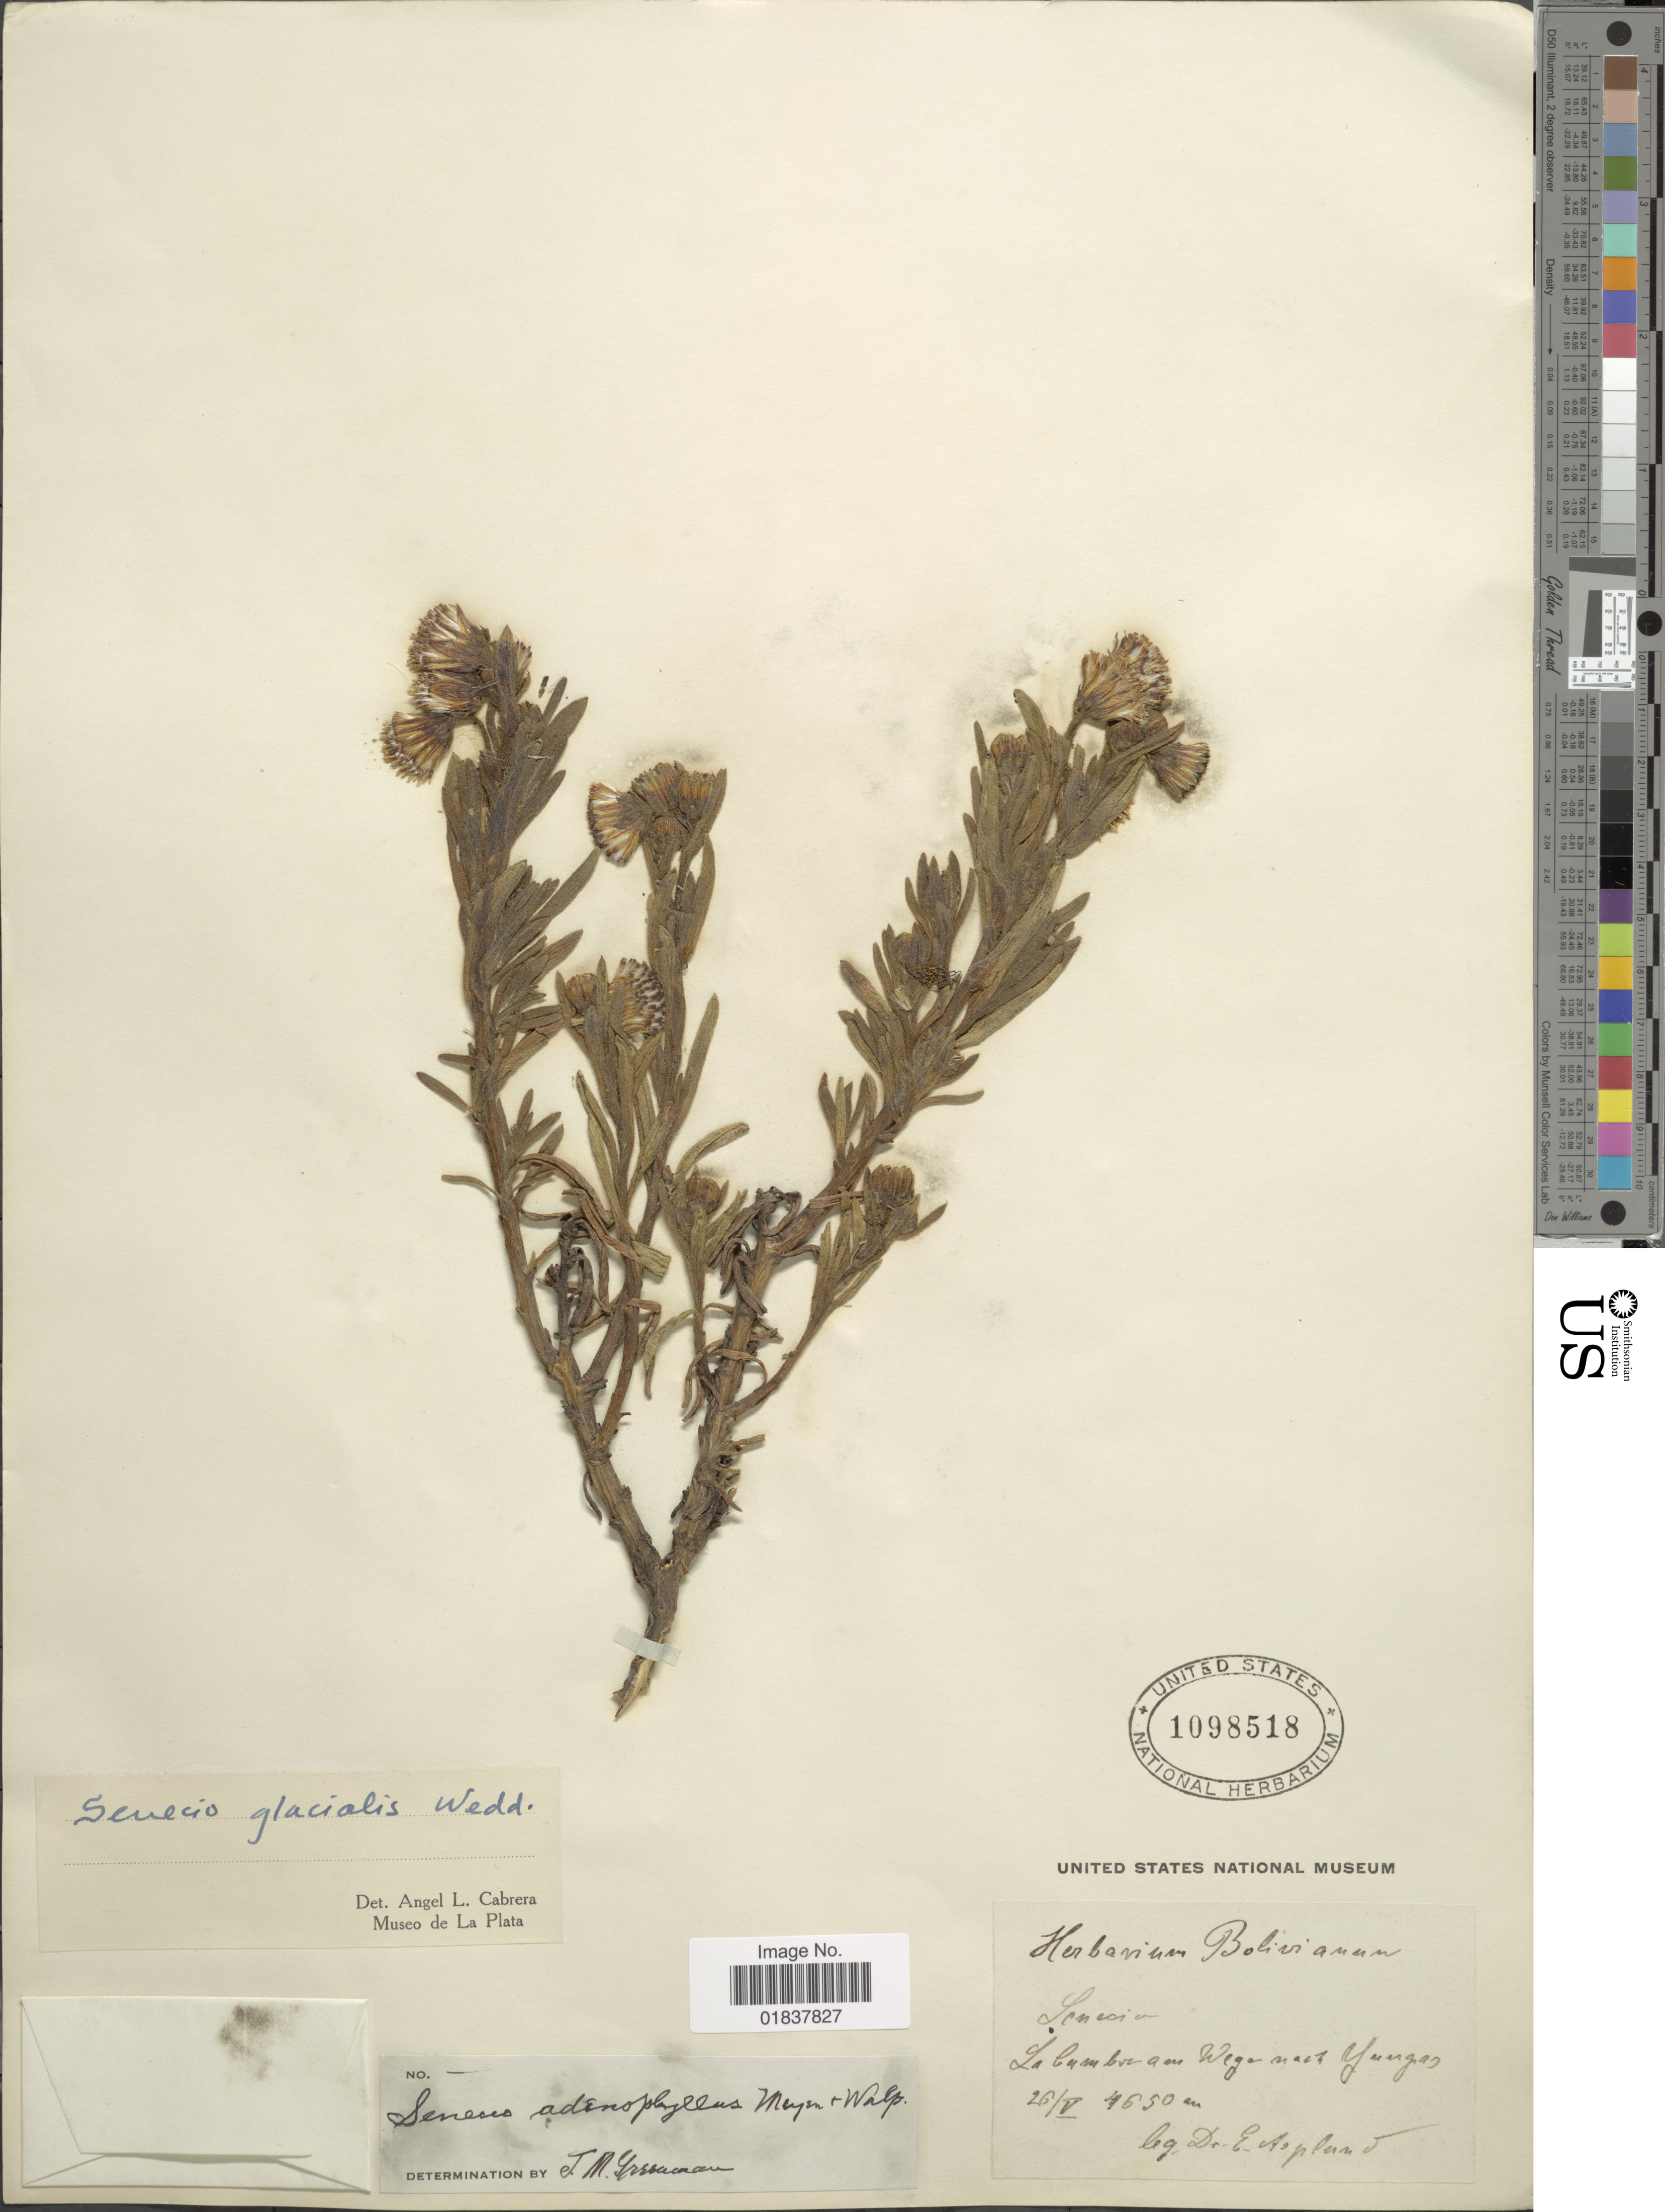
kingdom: Plantae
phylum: Tracheophyta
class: Magnoliopsida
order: Asterales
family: Asteraceae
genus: Senecio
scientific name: Senecio candollei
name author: Wedd.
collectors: E. Asplund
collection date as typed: Transcribed d/m/y: /5/26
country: Bolivia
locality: La Cumbre am Wege Nach Yungas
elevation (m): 4650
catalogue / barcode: US 1098518